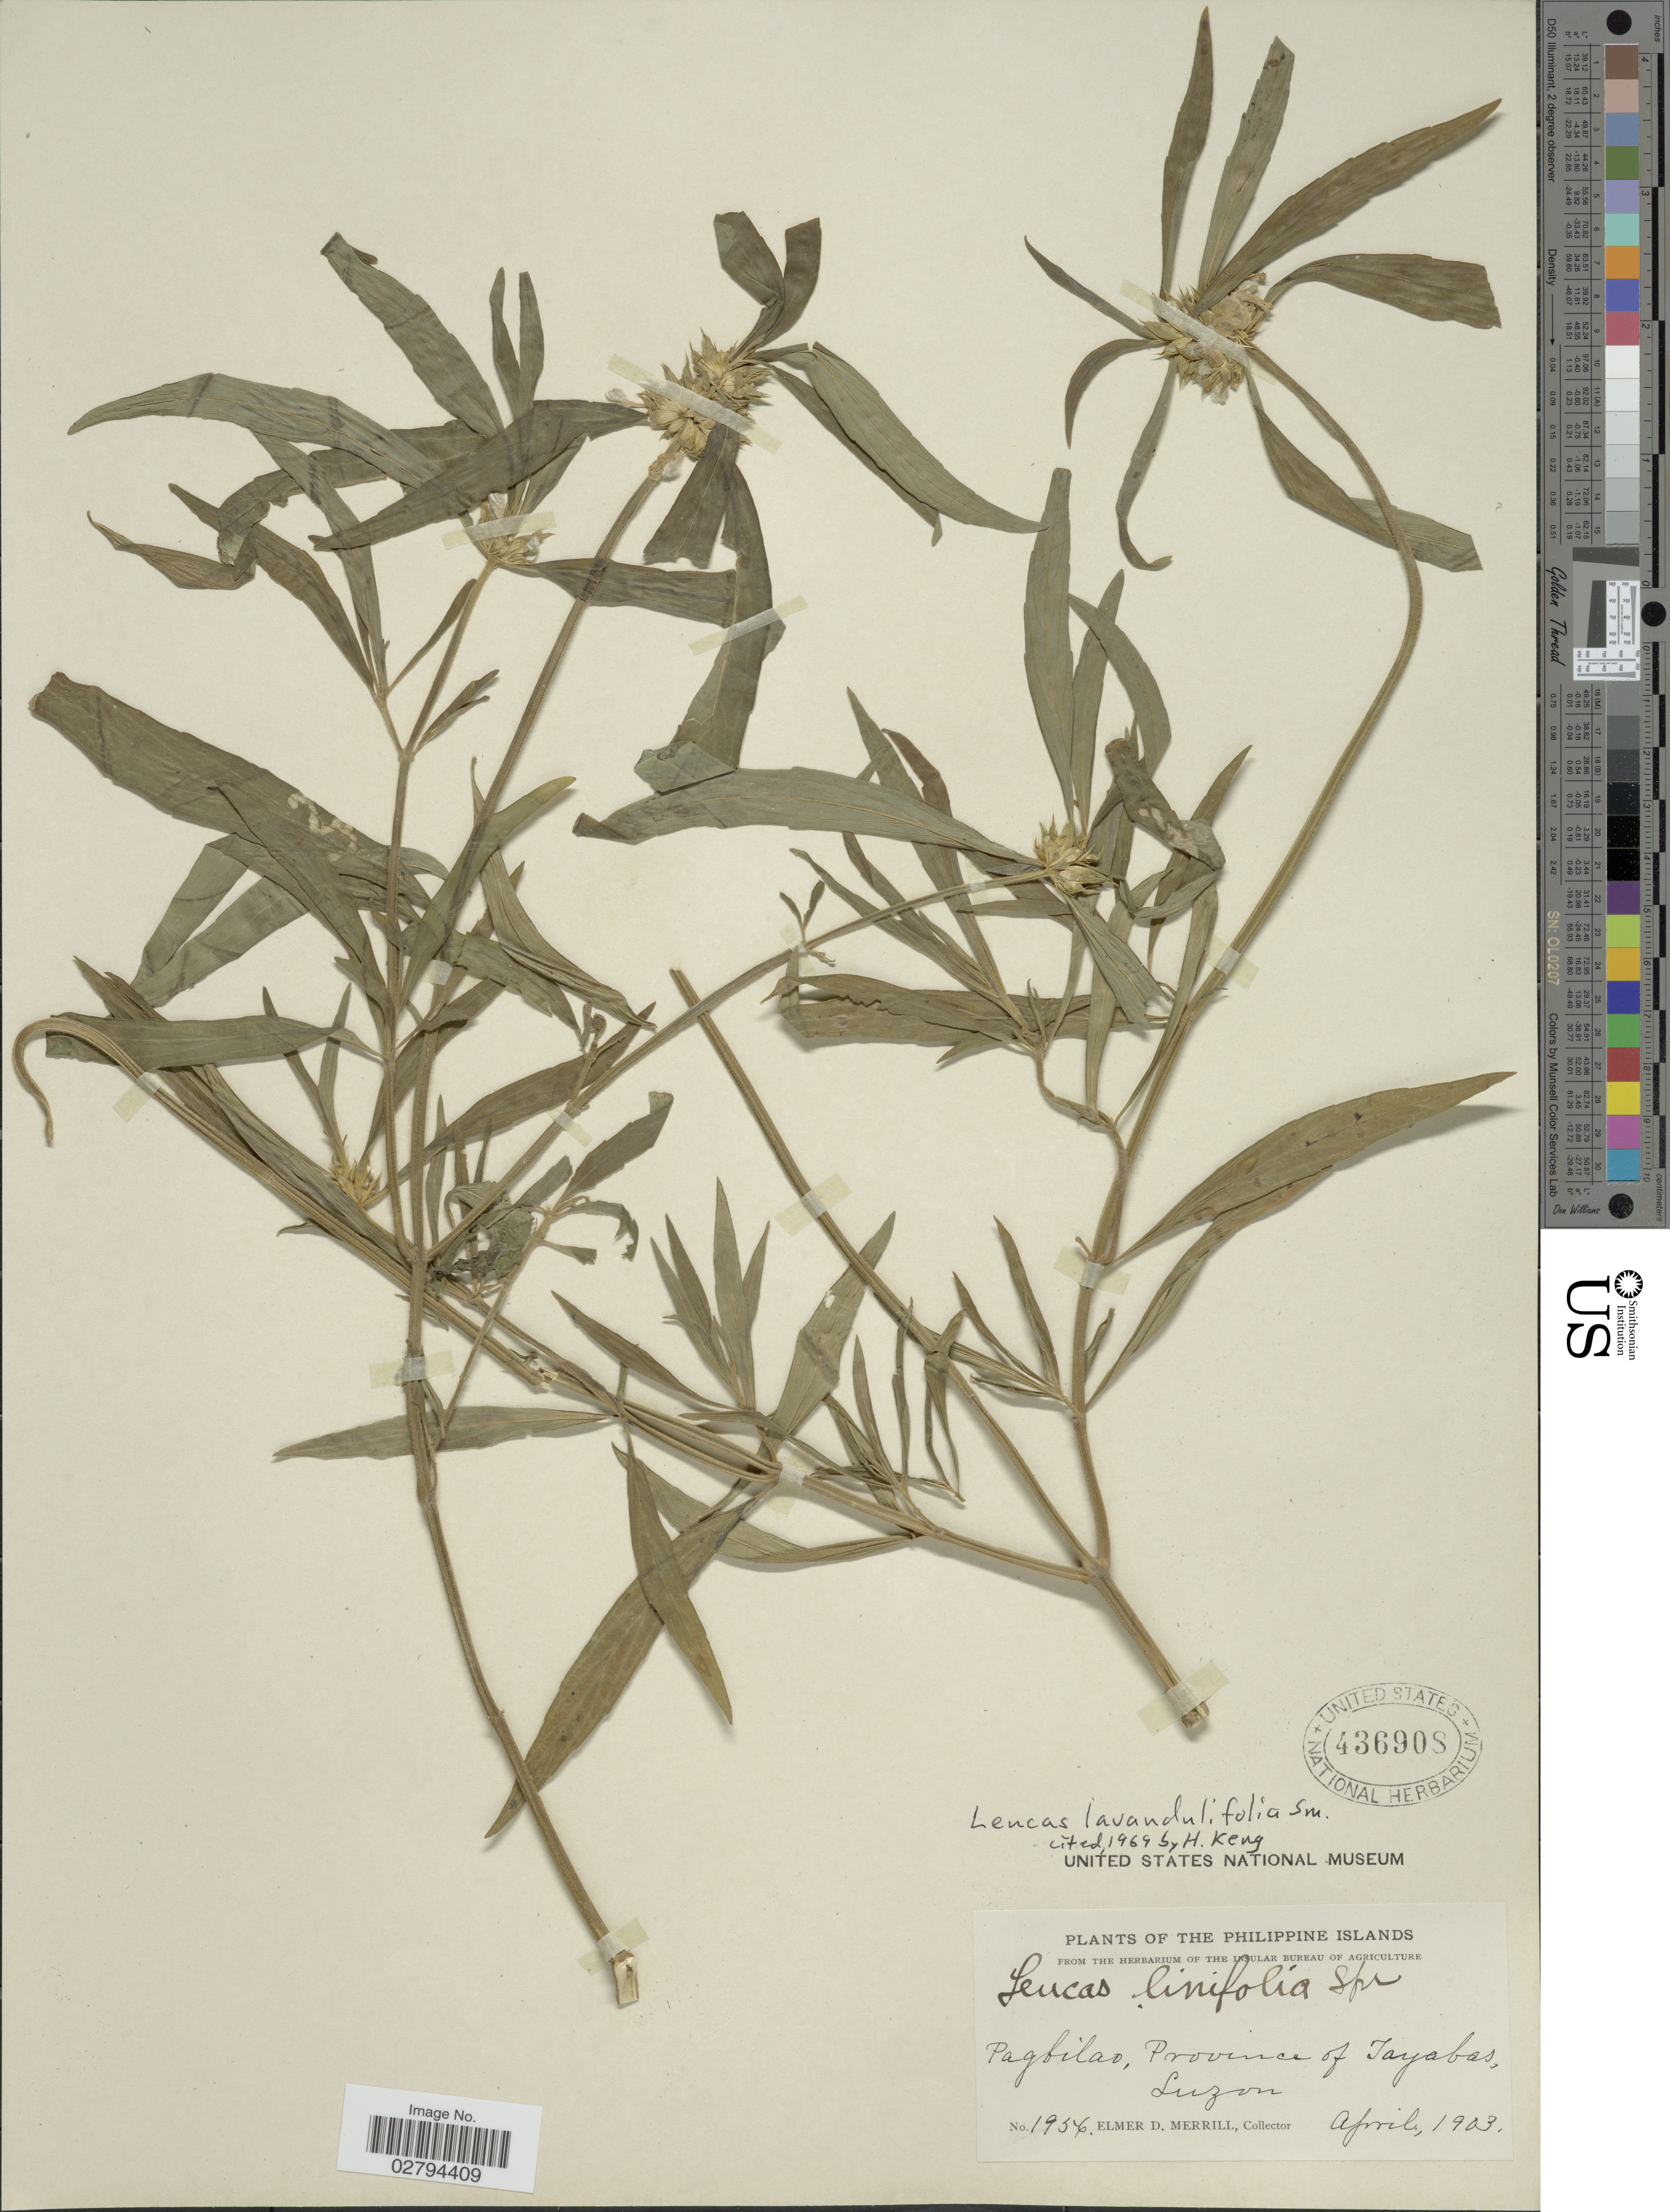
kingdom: Plantae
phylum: Tracheophyta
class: Magnoliopsida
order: Lamiales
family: Lamiaceae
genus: Leucas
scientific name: Leucas lavandulifolia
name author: Small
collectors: E. D. Merrill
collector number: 1956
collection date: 1903-04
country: Philippines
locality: Pagbilao, Province of Tayabas, Luzon.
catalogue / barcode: US 436908